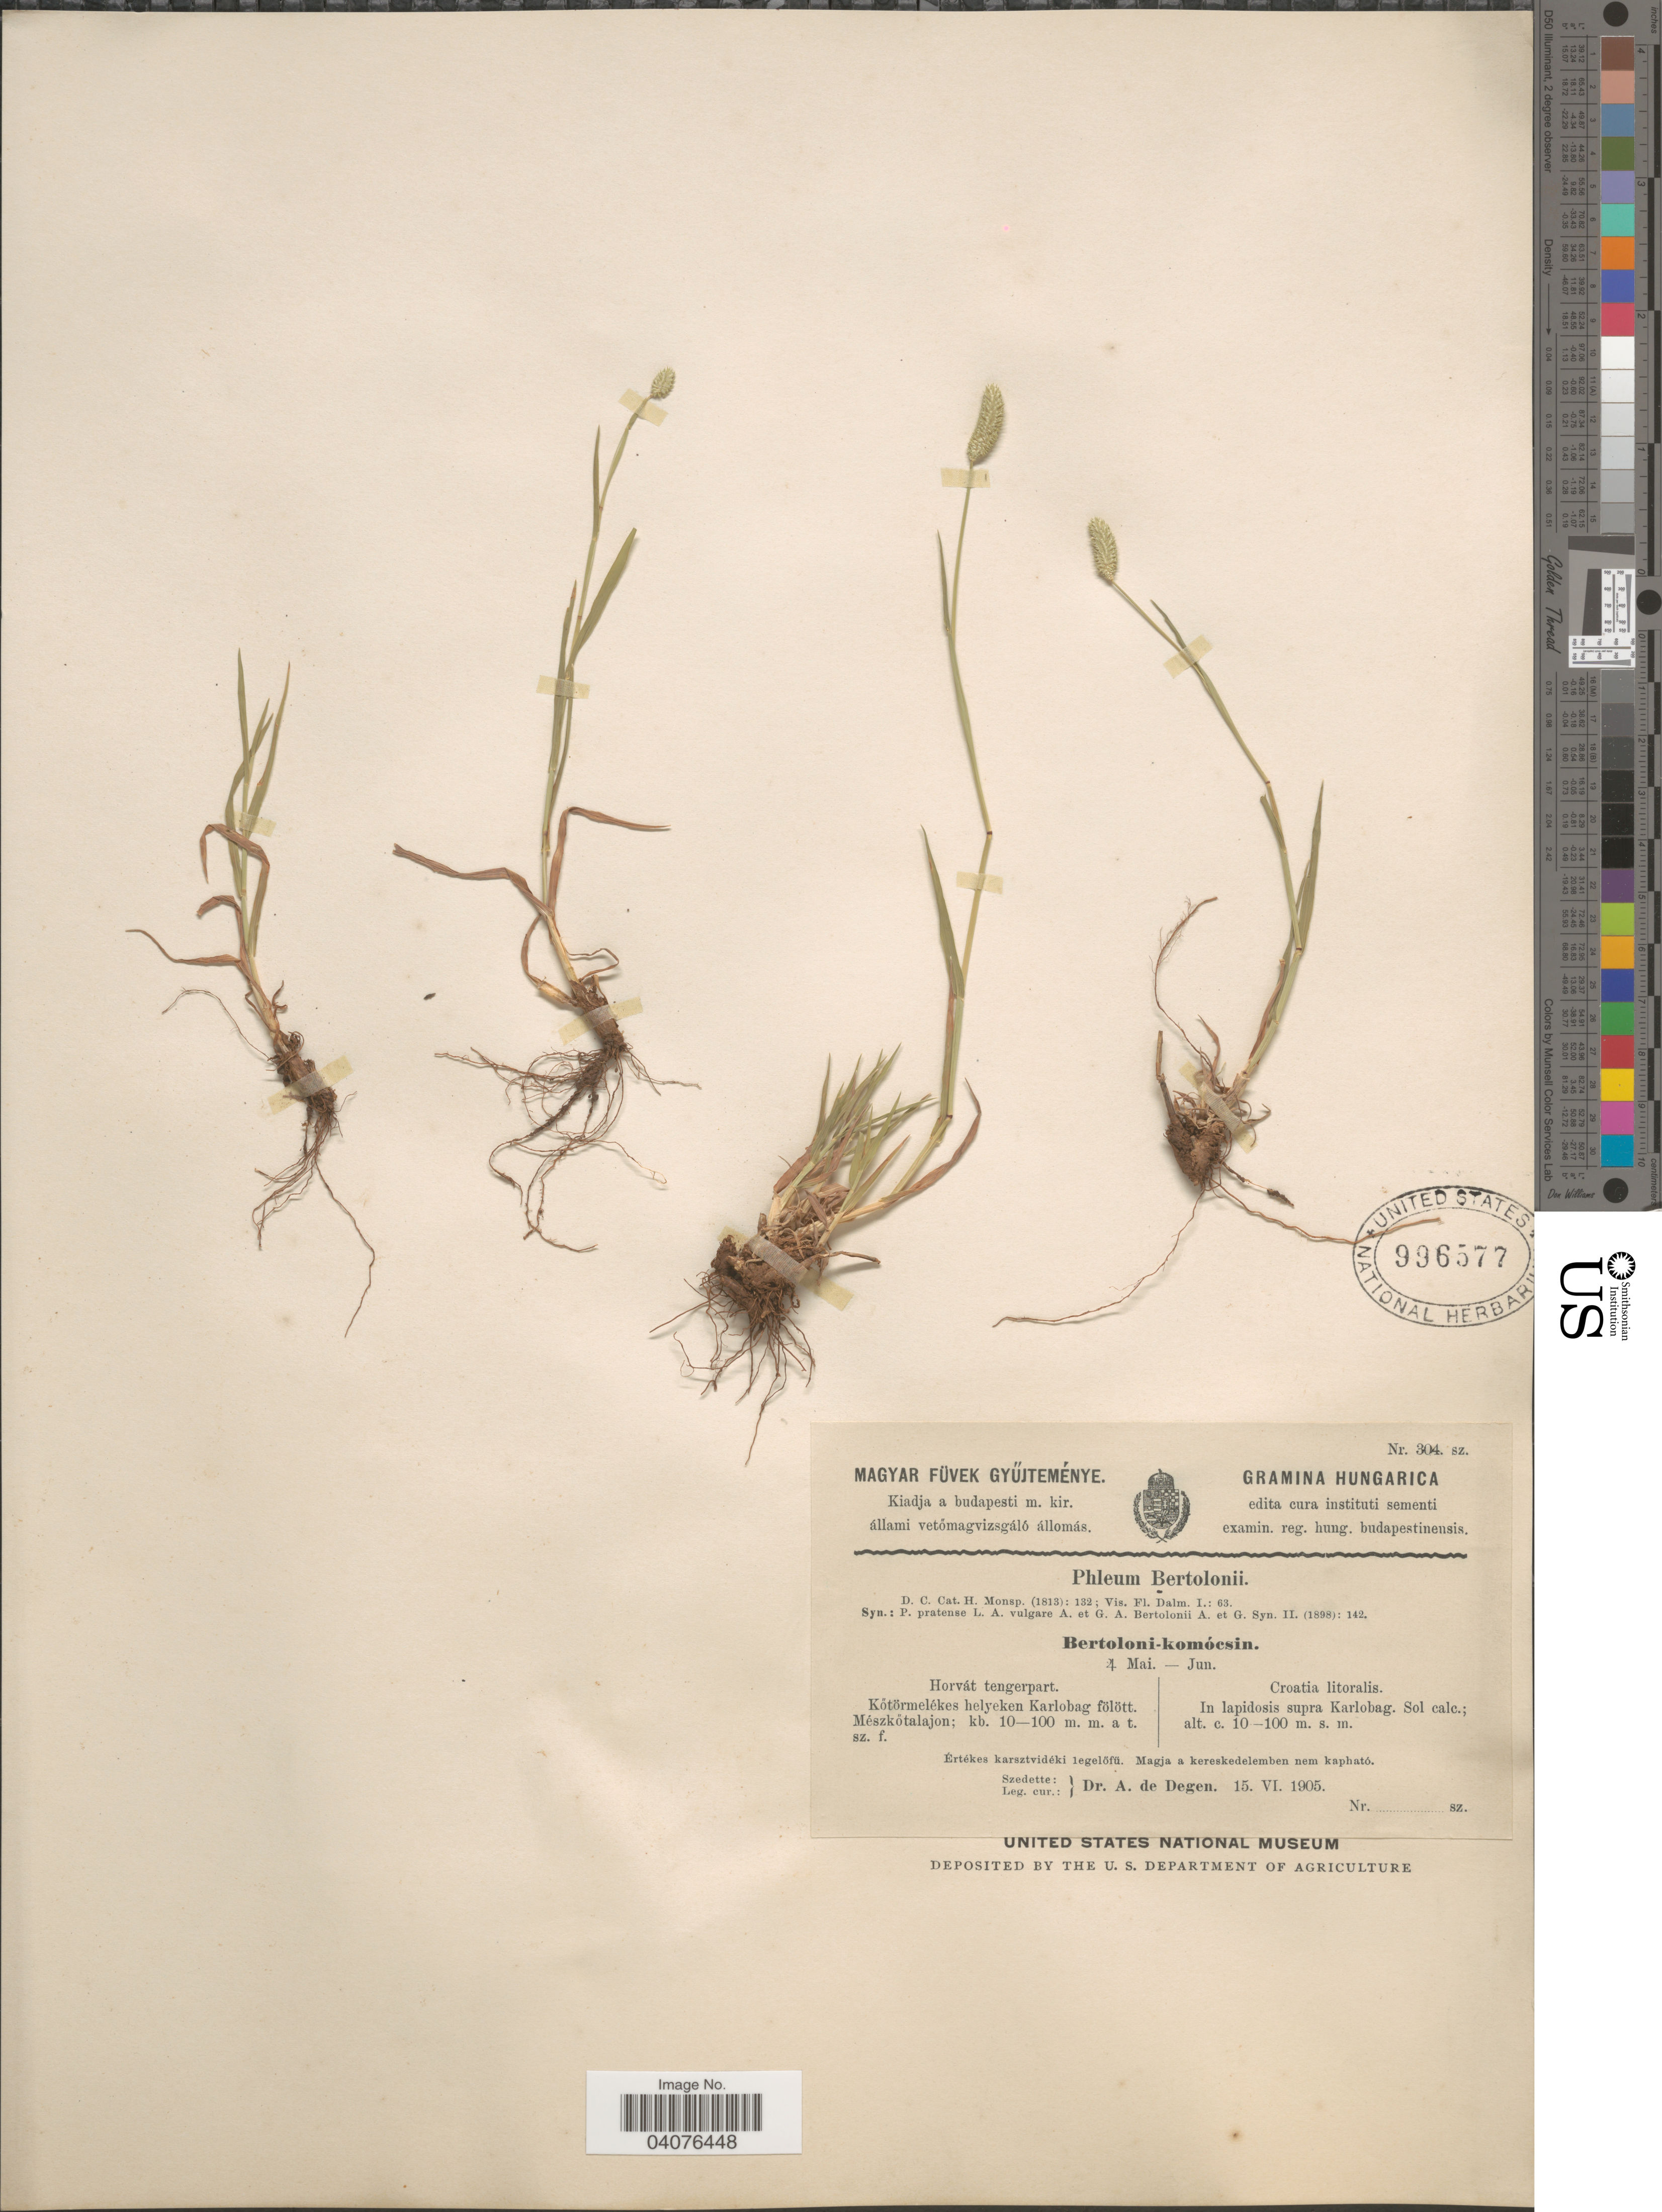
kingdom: Plantae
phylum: Tracheophyta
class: Liliopsida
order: Poales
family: Poaceae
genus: Phleum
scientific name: Phleum pratense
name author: L.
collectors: A. Degen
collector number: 304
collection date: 1905-06-15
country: Croatia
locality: Croatia litoralis. In lapidosis supra Karlobag.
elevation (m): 10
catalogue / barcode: US 996577